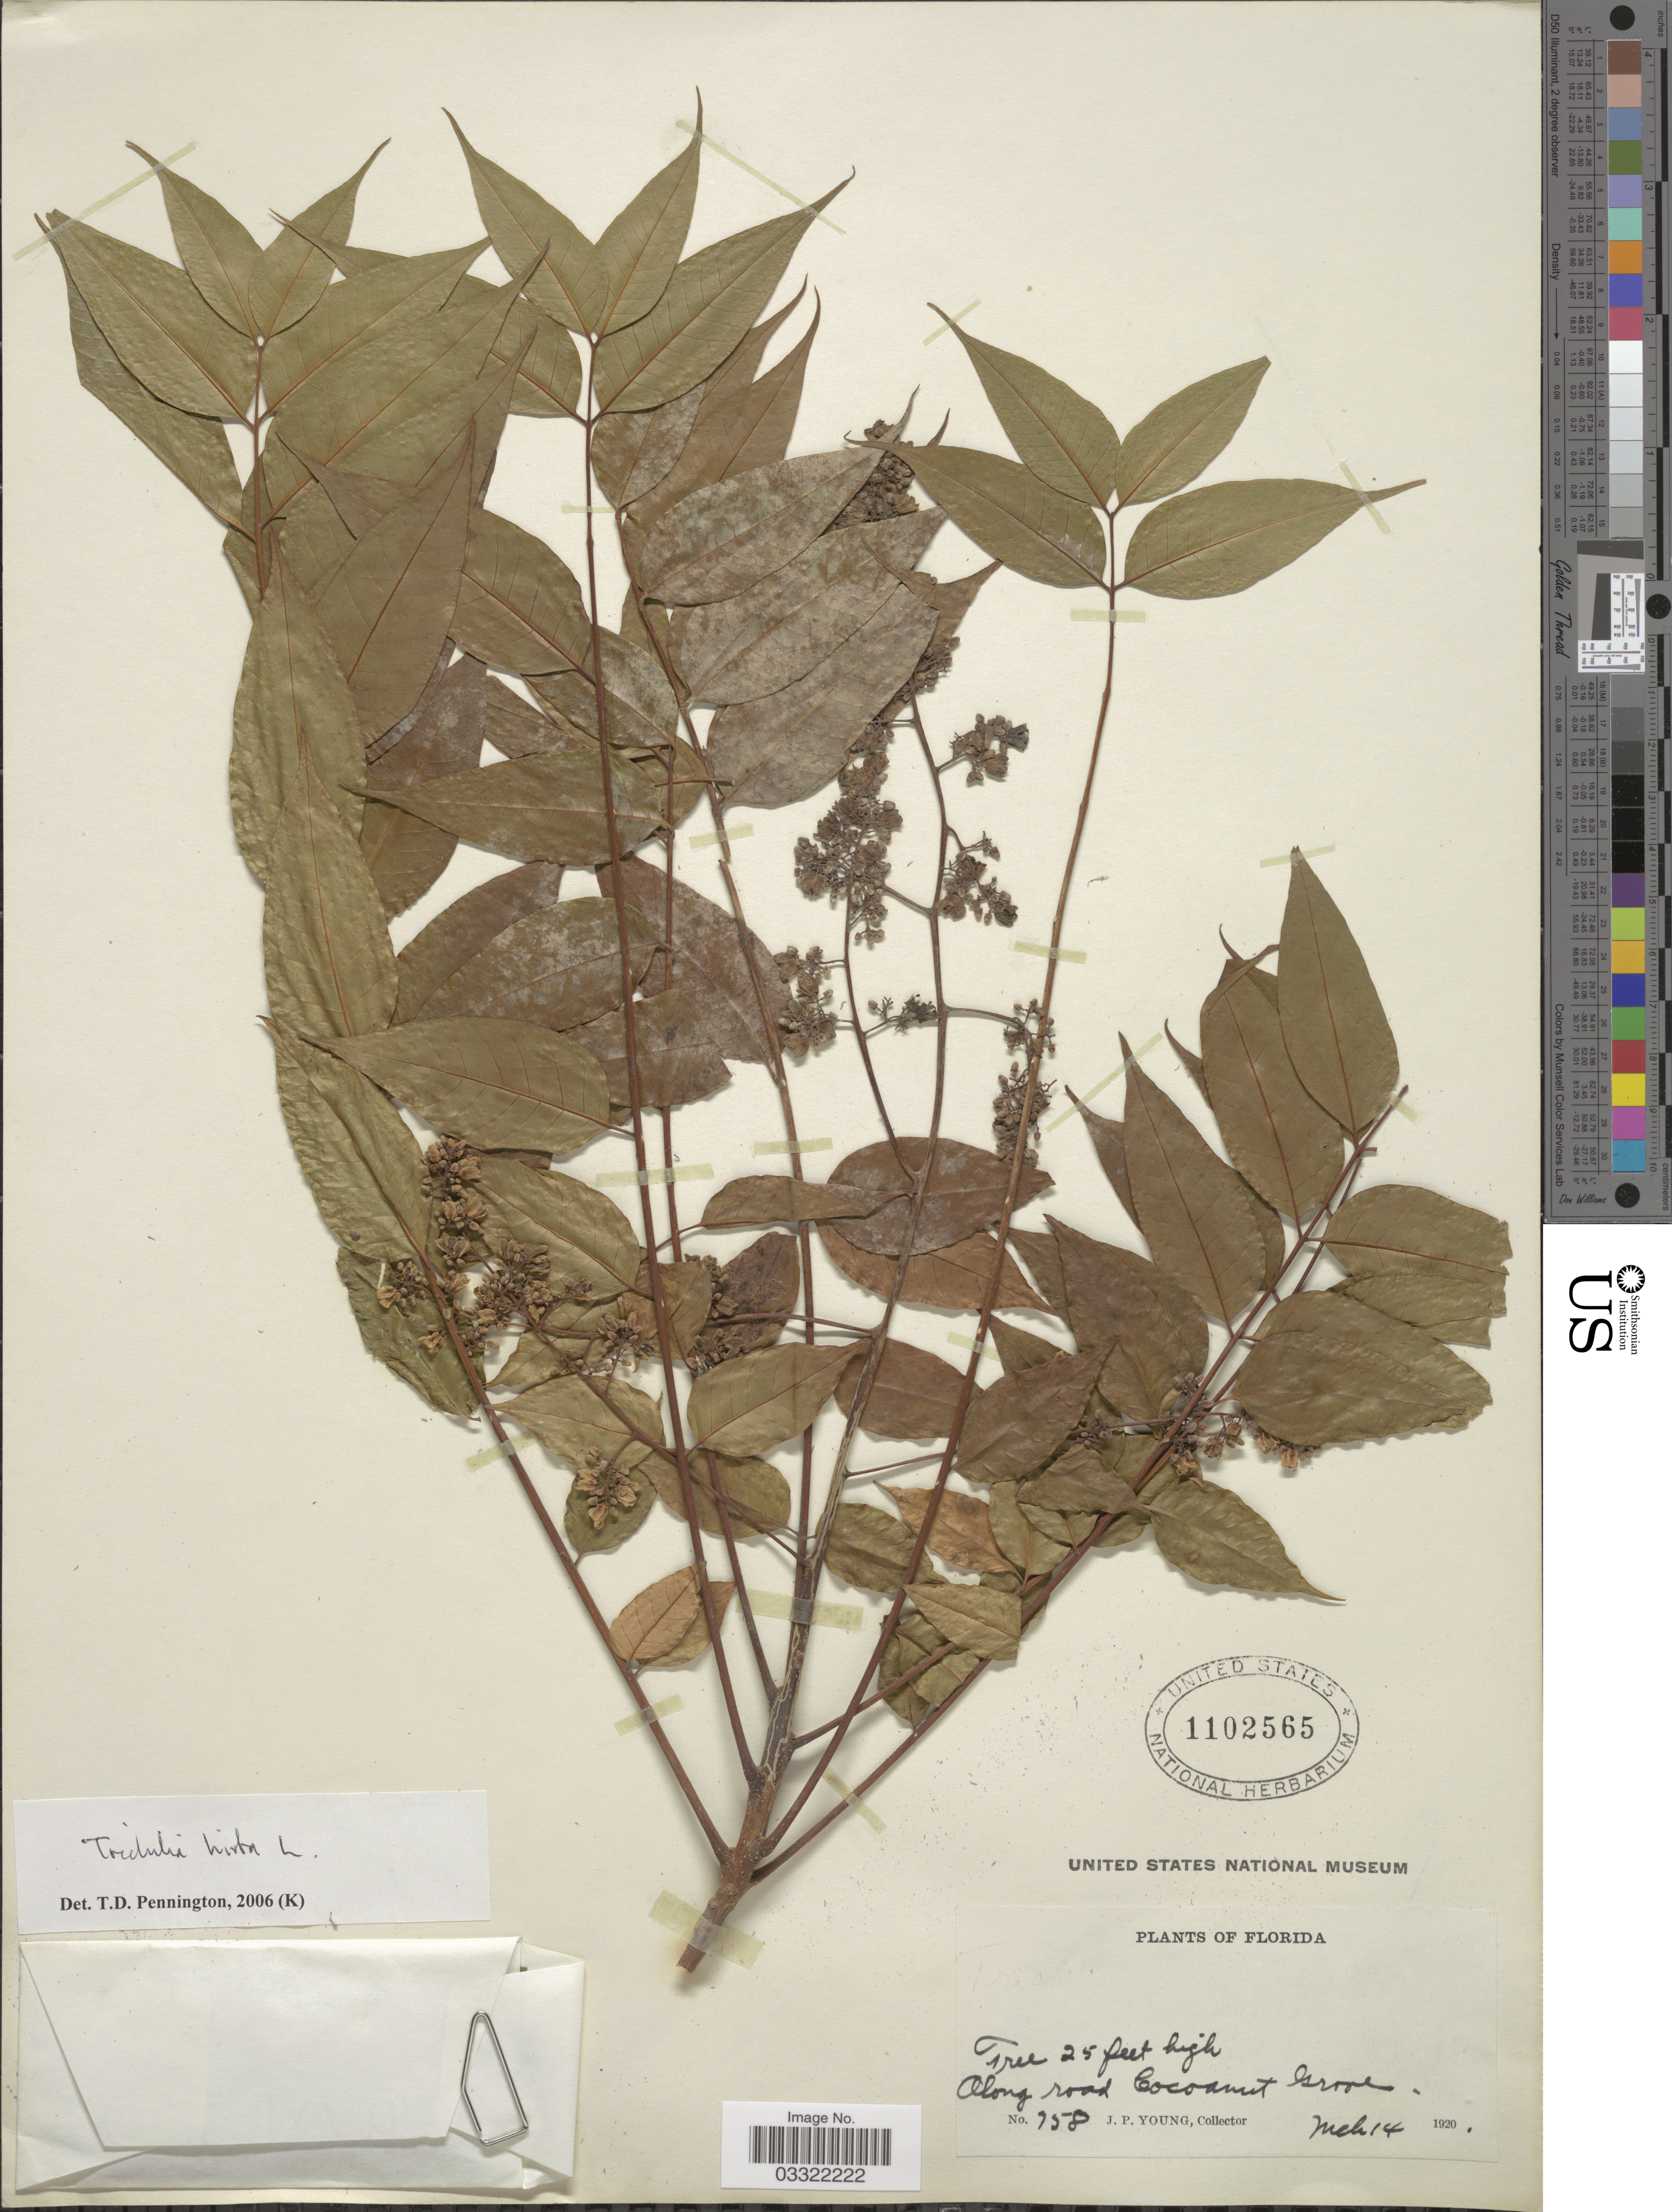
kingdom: Plantae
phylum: Tracheophyta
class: Magnoliopsida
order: Sapindales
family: Meliaceae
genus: Trichilia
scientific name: Trichilia hirta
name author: L.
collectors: J. P. Young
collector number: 758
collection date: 1920-03-14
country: United States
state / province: Florida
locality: Along road Cocoanut Grove.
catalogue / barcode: US 1102565